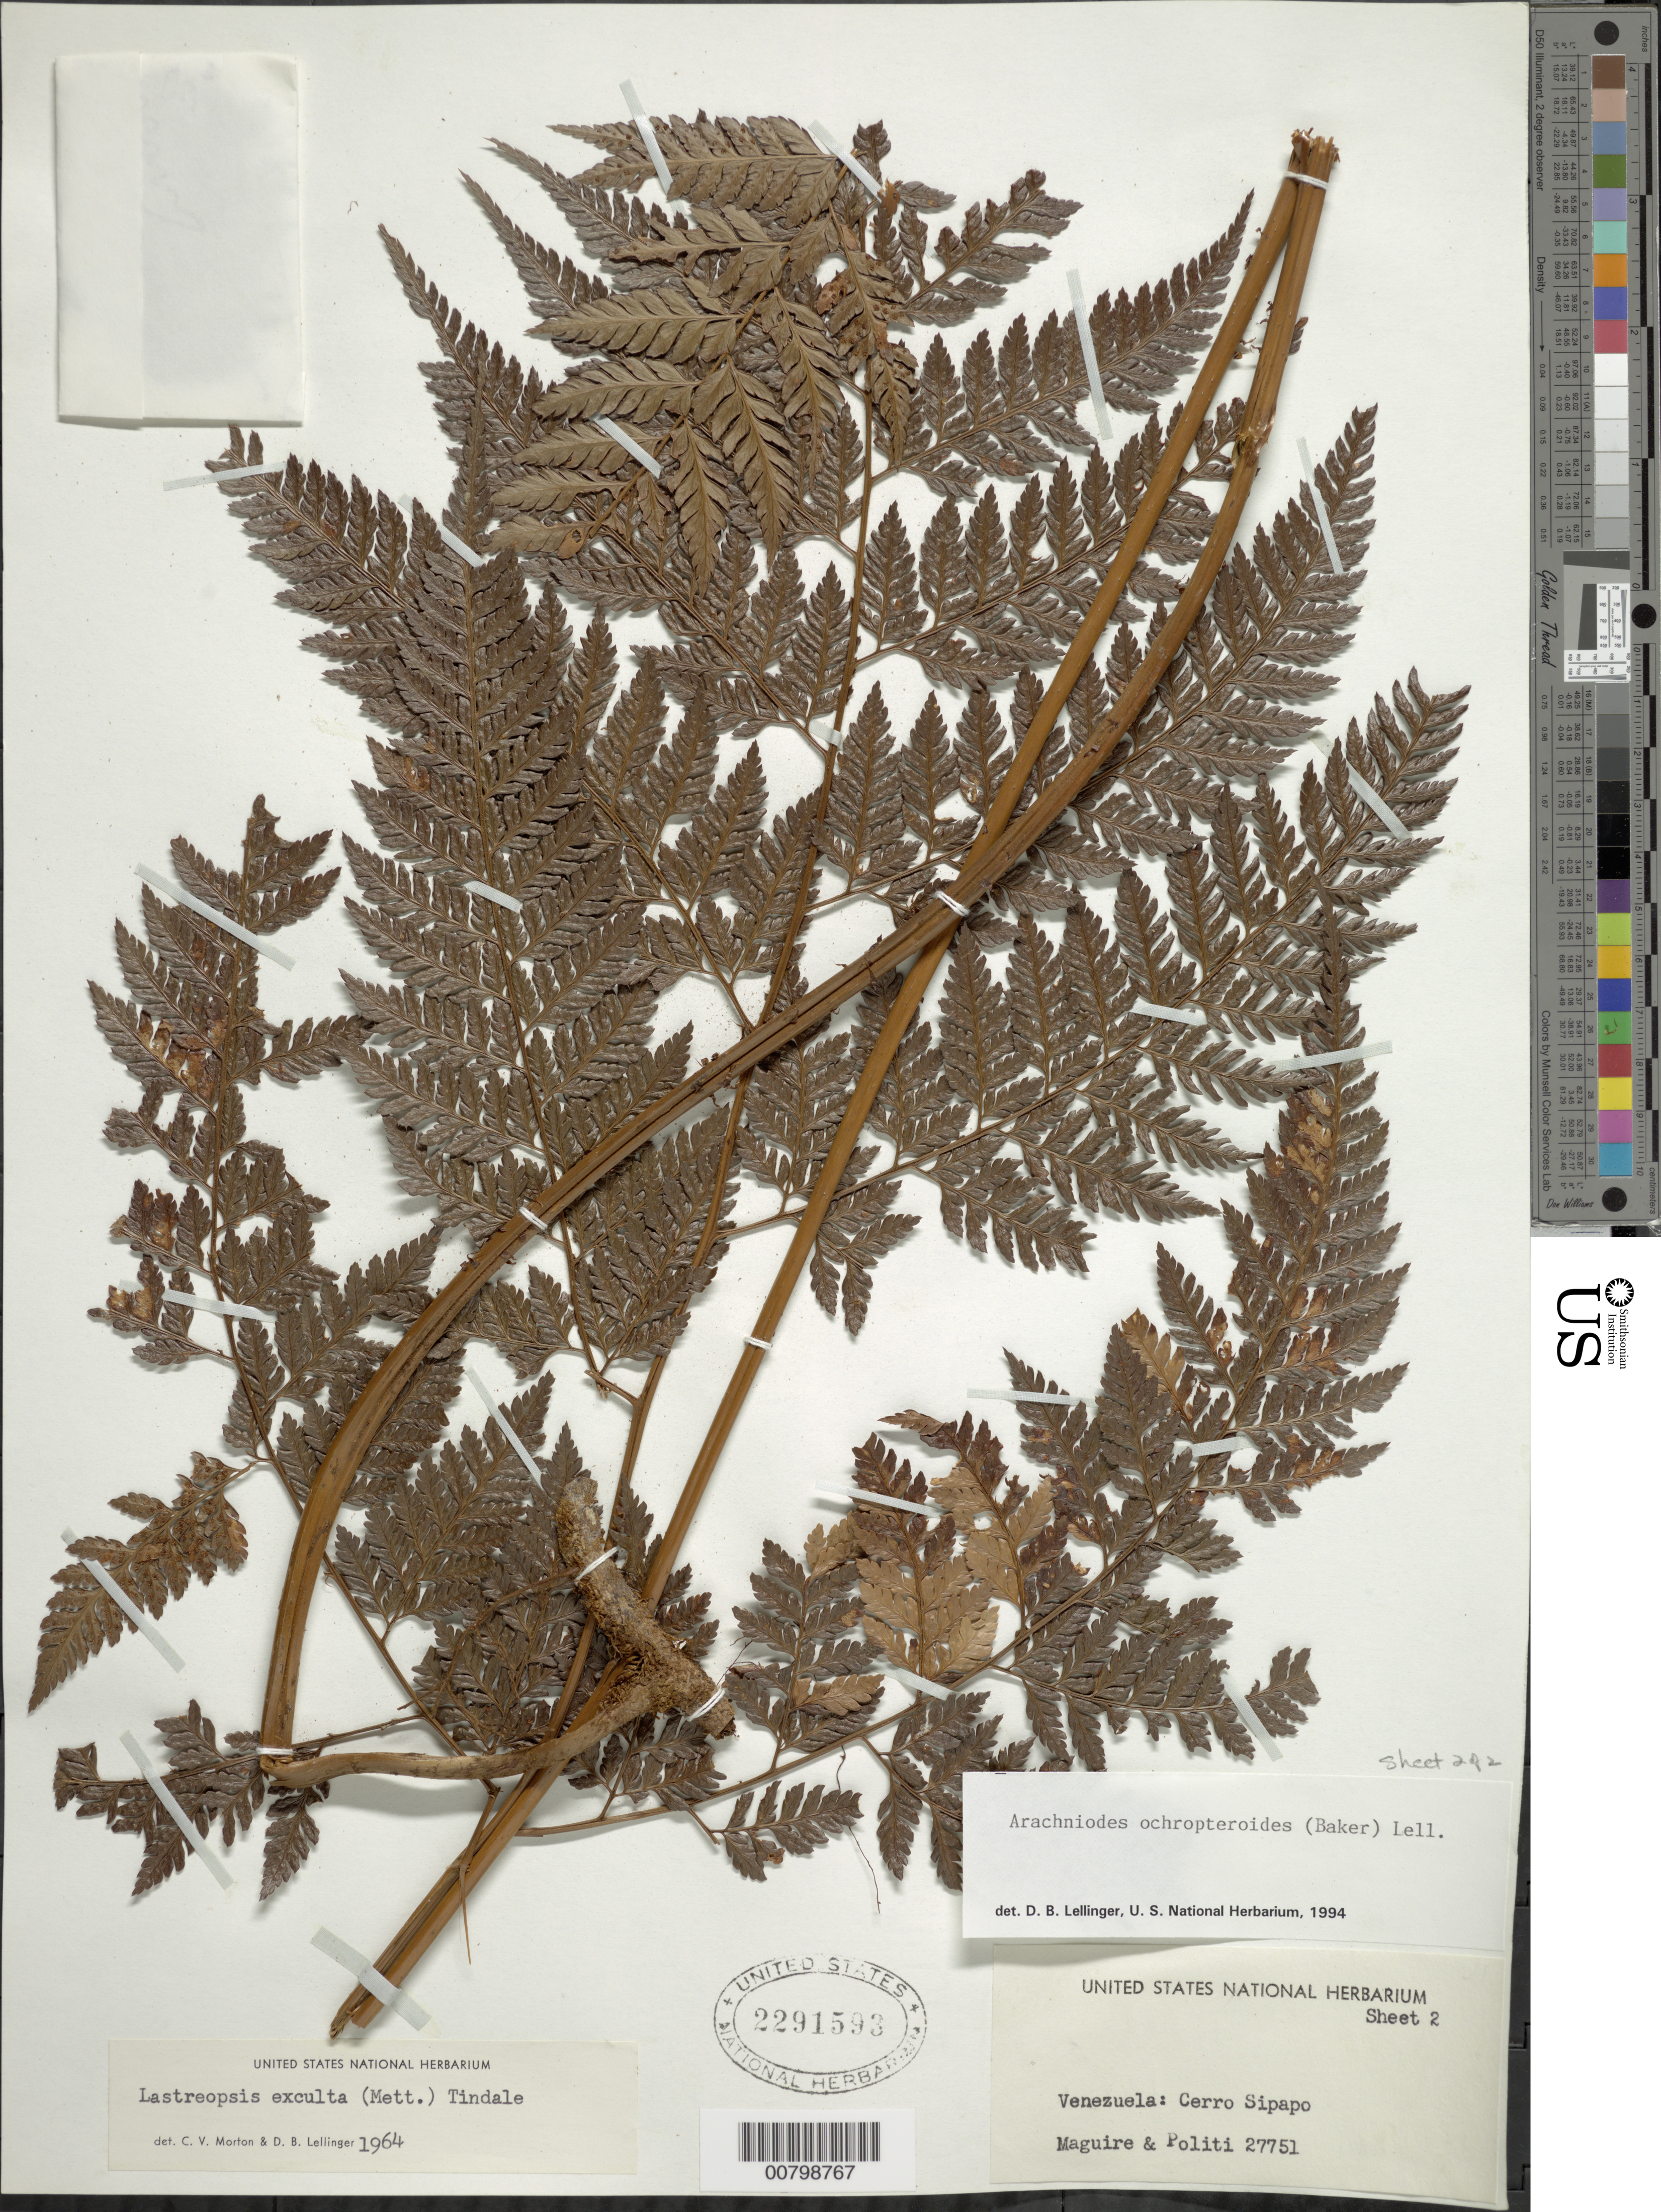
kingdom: Plantae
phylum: Tracheophyta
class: Polypodiopsida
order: Polypodiales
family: Dryopteridaceae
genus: Arachniodes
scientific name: Arachniodes ochropteroides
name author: (Baker) C. Chr.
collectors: Maguire, -- & Politi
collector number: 27751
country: Venezuela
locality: Cerro Sipapo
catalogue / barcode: US 2291593